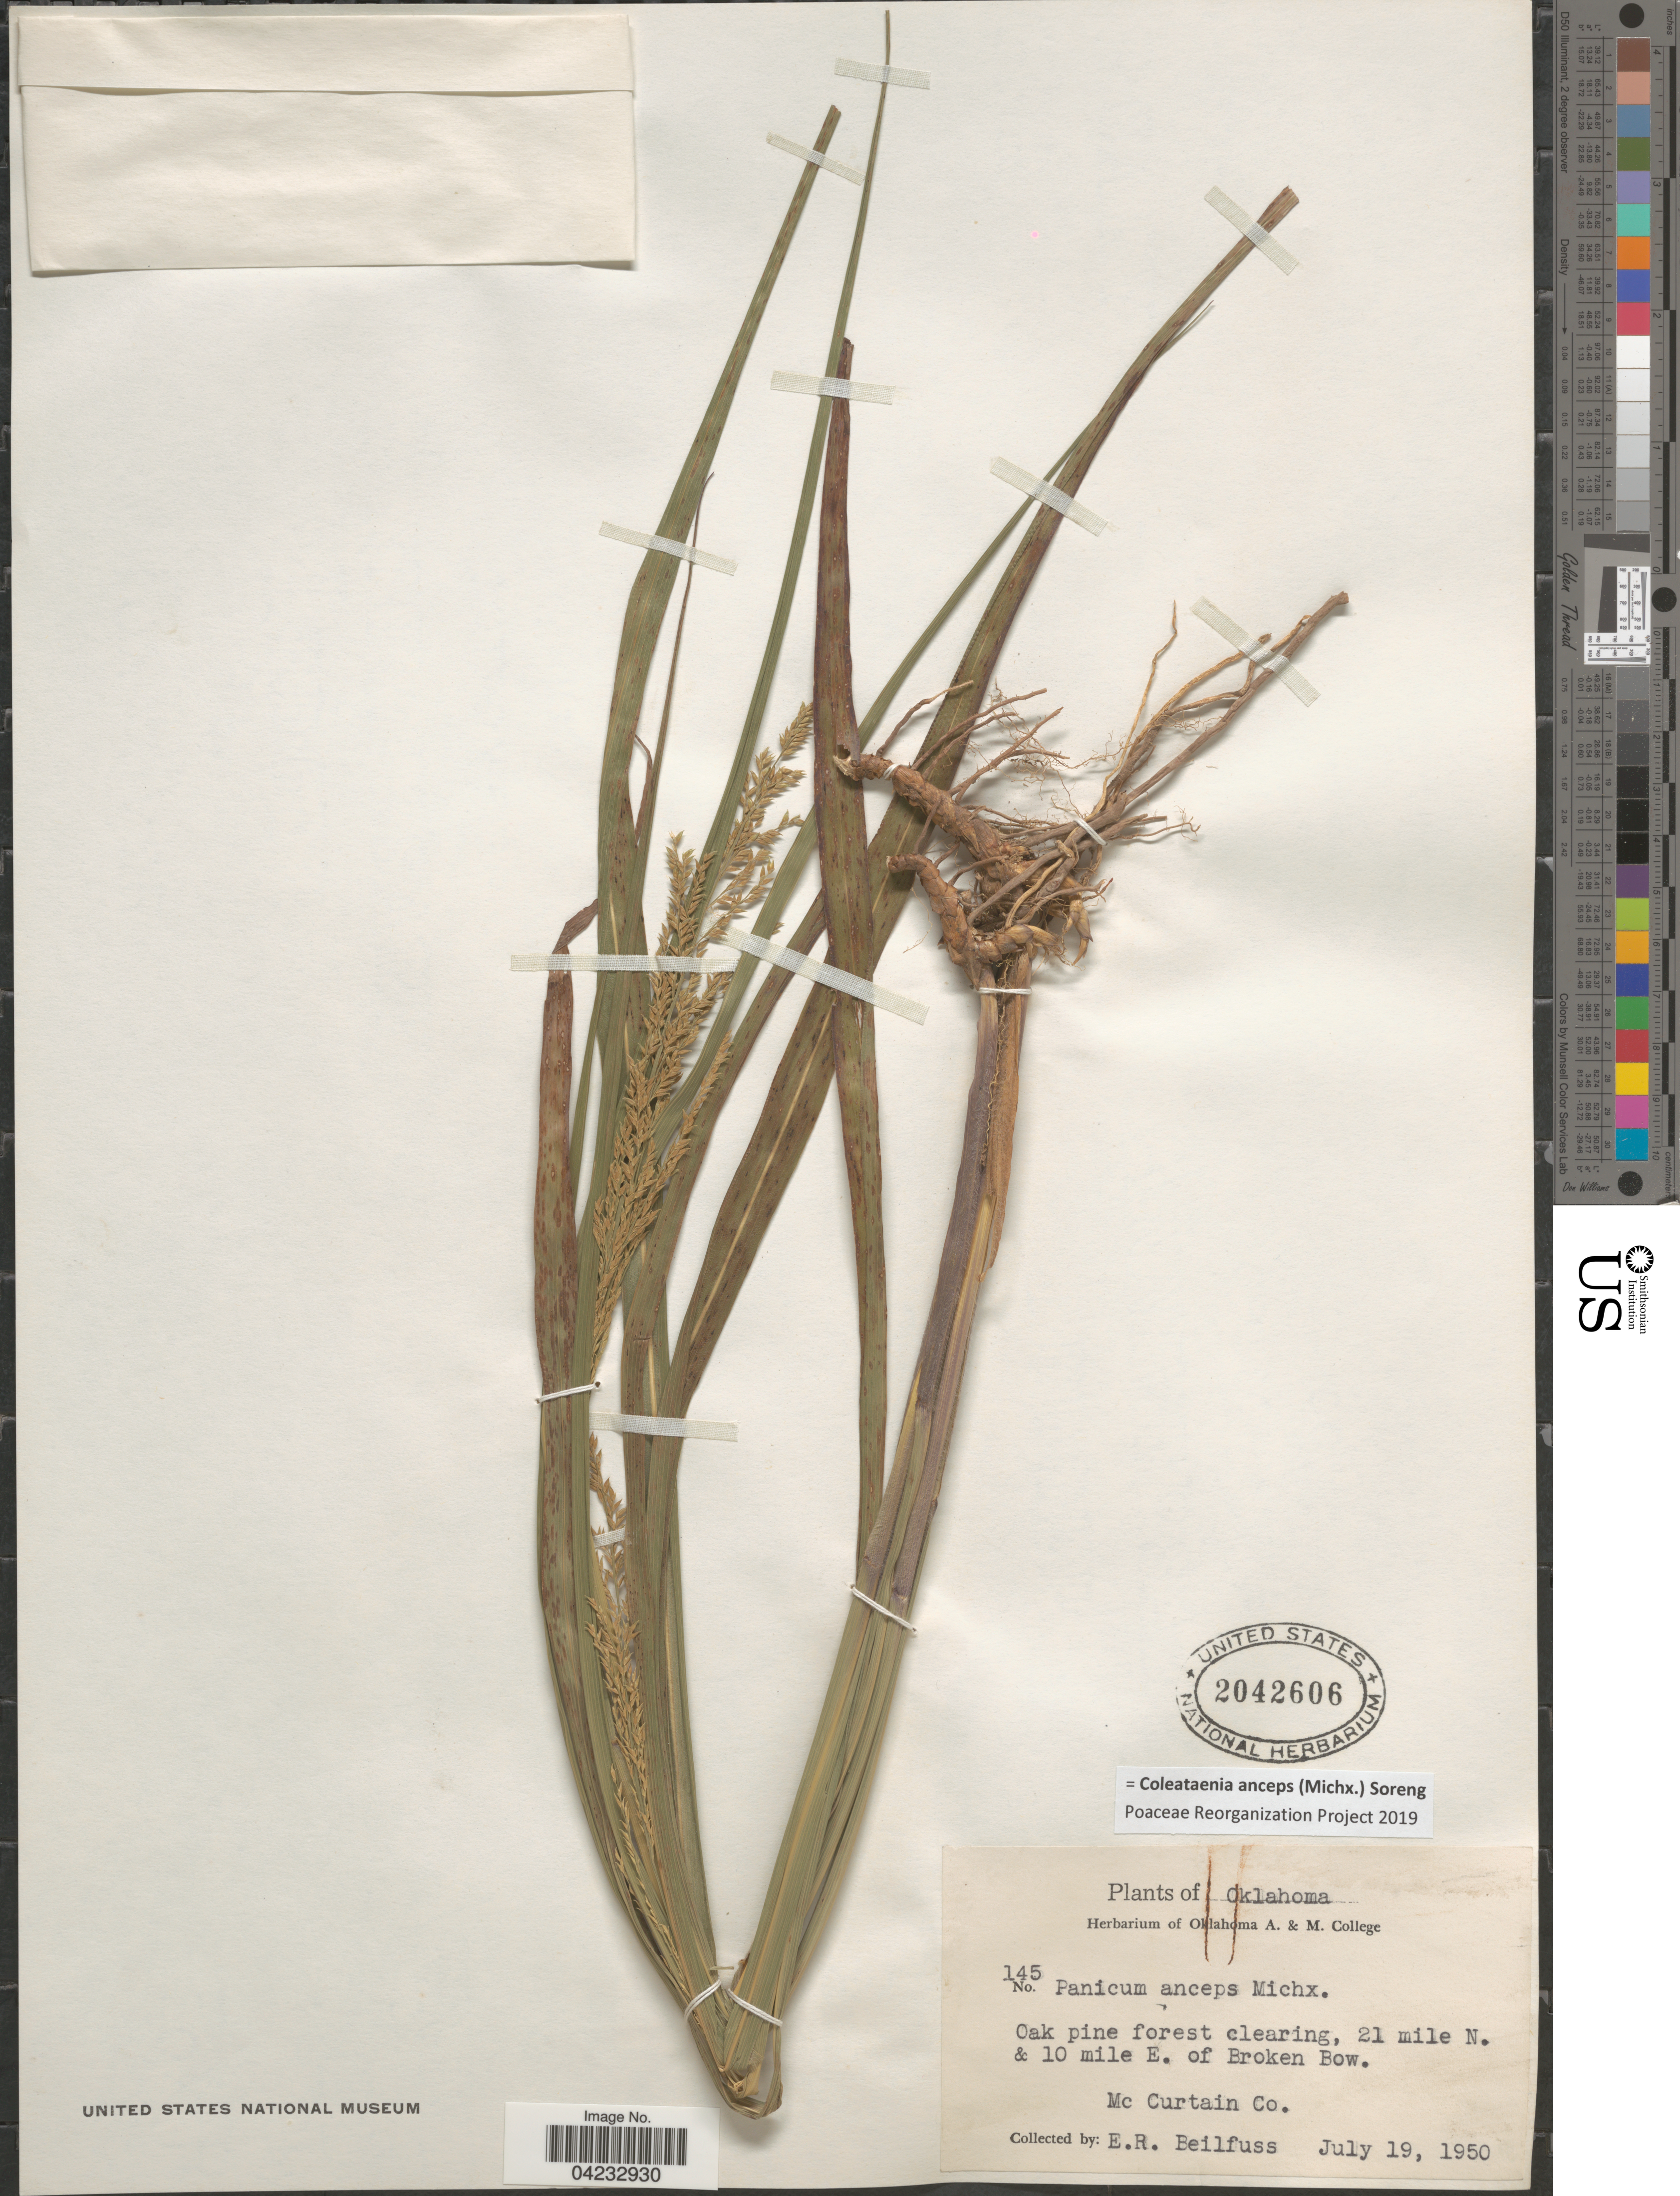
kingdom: Plantae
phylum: Tracheophyta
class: Liliopsida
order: Poales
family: Poaceae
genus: Coleataenia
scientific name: Coleataenia anceps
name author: (Michx.) Soreng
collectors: E. Beilfuss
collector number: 145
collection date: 1950-07-19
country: United States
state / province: Oklahoma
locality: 21 mile N. & 10 mile E. of Broken Bow. Mc Curtain Co.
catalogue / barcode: US 2042606